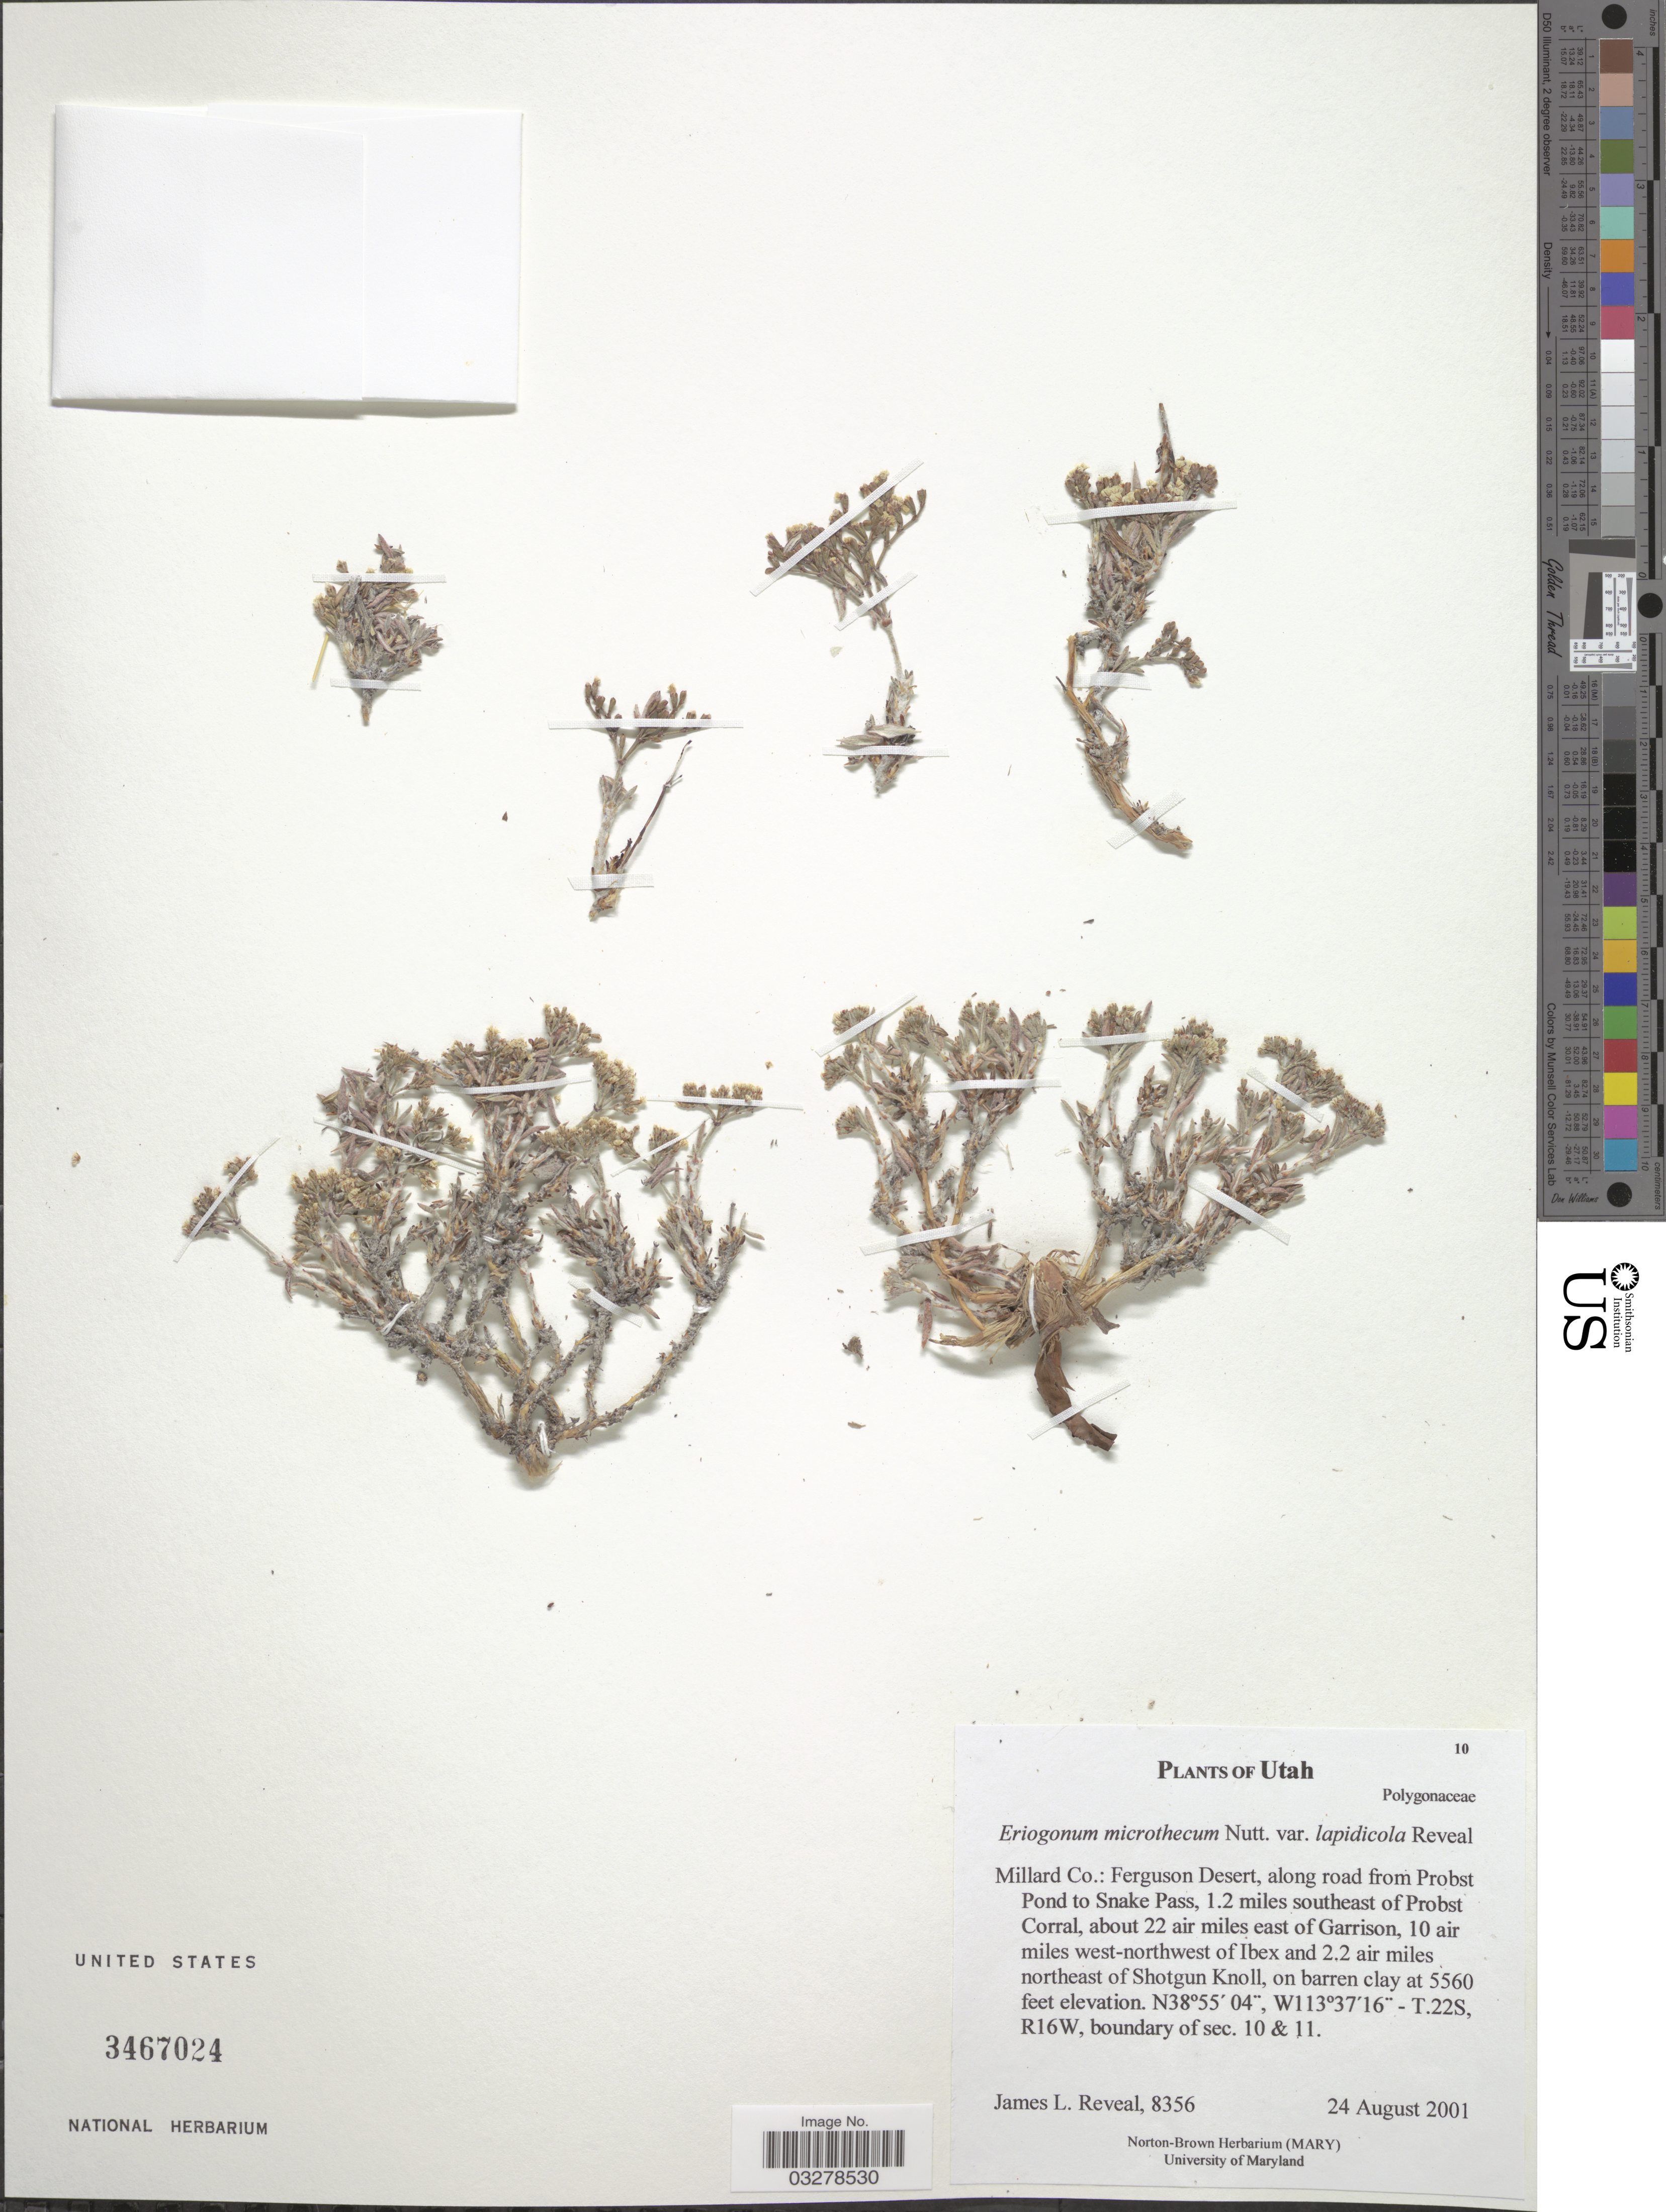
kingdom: Plantae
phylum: Tracheophyta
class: Magnoliopsida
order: Caryophyllales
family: Polygonaceae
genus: Eriogonum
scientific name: Eriogonum microtheca var. lapidicola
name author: Reveal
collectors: J. L. Reveal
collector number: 8356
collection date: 2001-08-24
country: United States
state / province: Utah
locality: Millard Co.: Ferguson Desert, along road from Probst Pond to Snake Pass, 1.2 miles southeast of Probst Corral, about 22 air miles east of Garrison, 10 air miles west-northwest of Ibex and 2.2 air miles northeast of Shotgun Knoll, on barren clay. T.22S, R26W, boundary of sec. 10 & 11.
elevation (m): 1695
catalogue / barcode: US 3467024